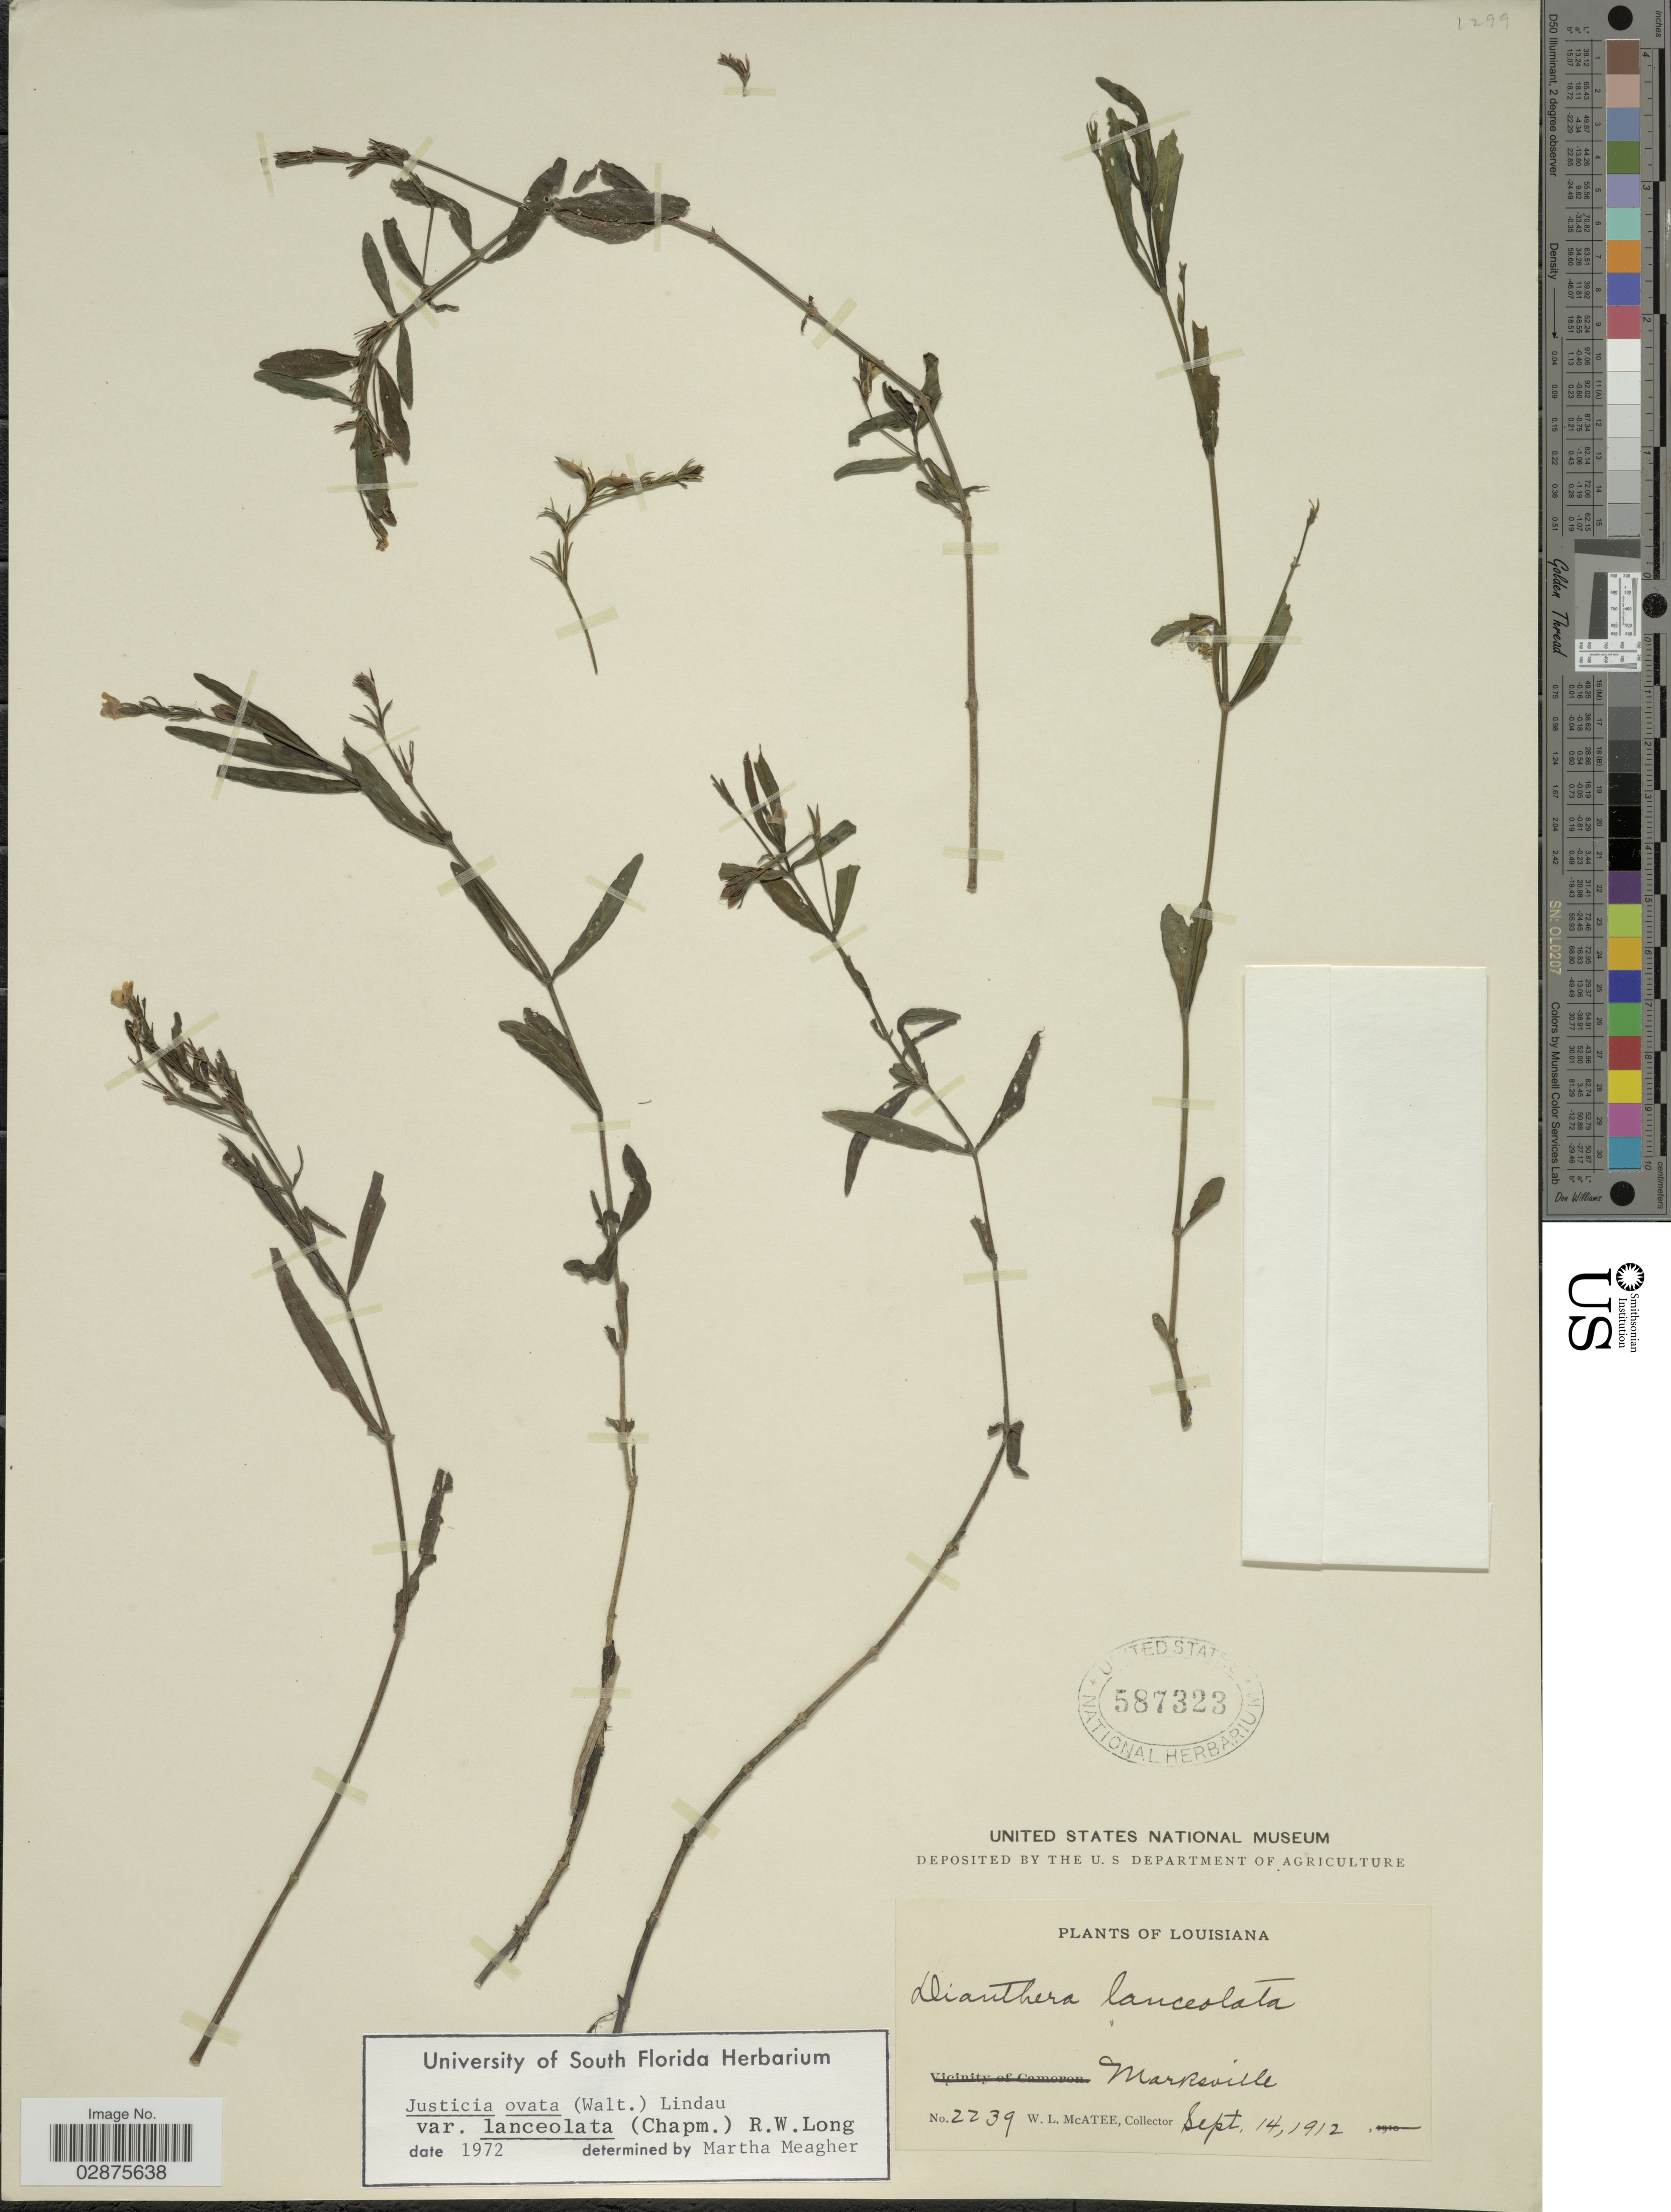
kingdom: Plantae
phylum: Tracheophyta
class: Magnoliopsida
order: Lamiales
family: Acanthaceae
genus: Justicia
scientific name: Justicia lanceolata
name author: (Chapm.) Small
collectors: W. McAtee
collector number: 2239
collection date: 1912-09-14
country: United States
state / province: Louisiana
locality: Marksville.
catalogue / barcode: US 587323